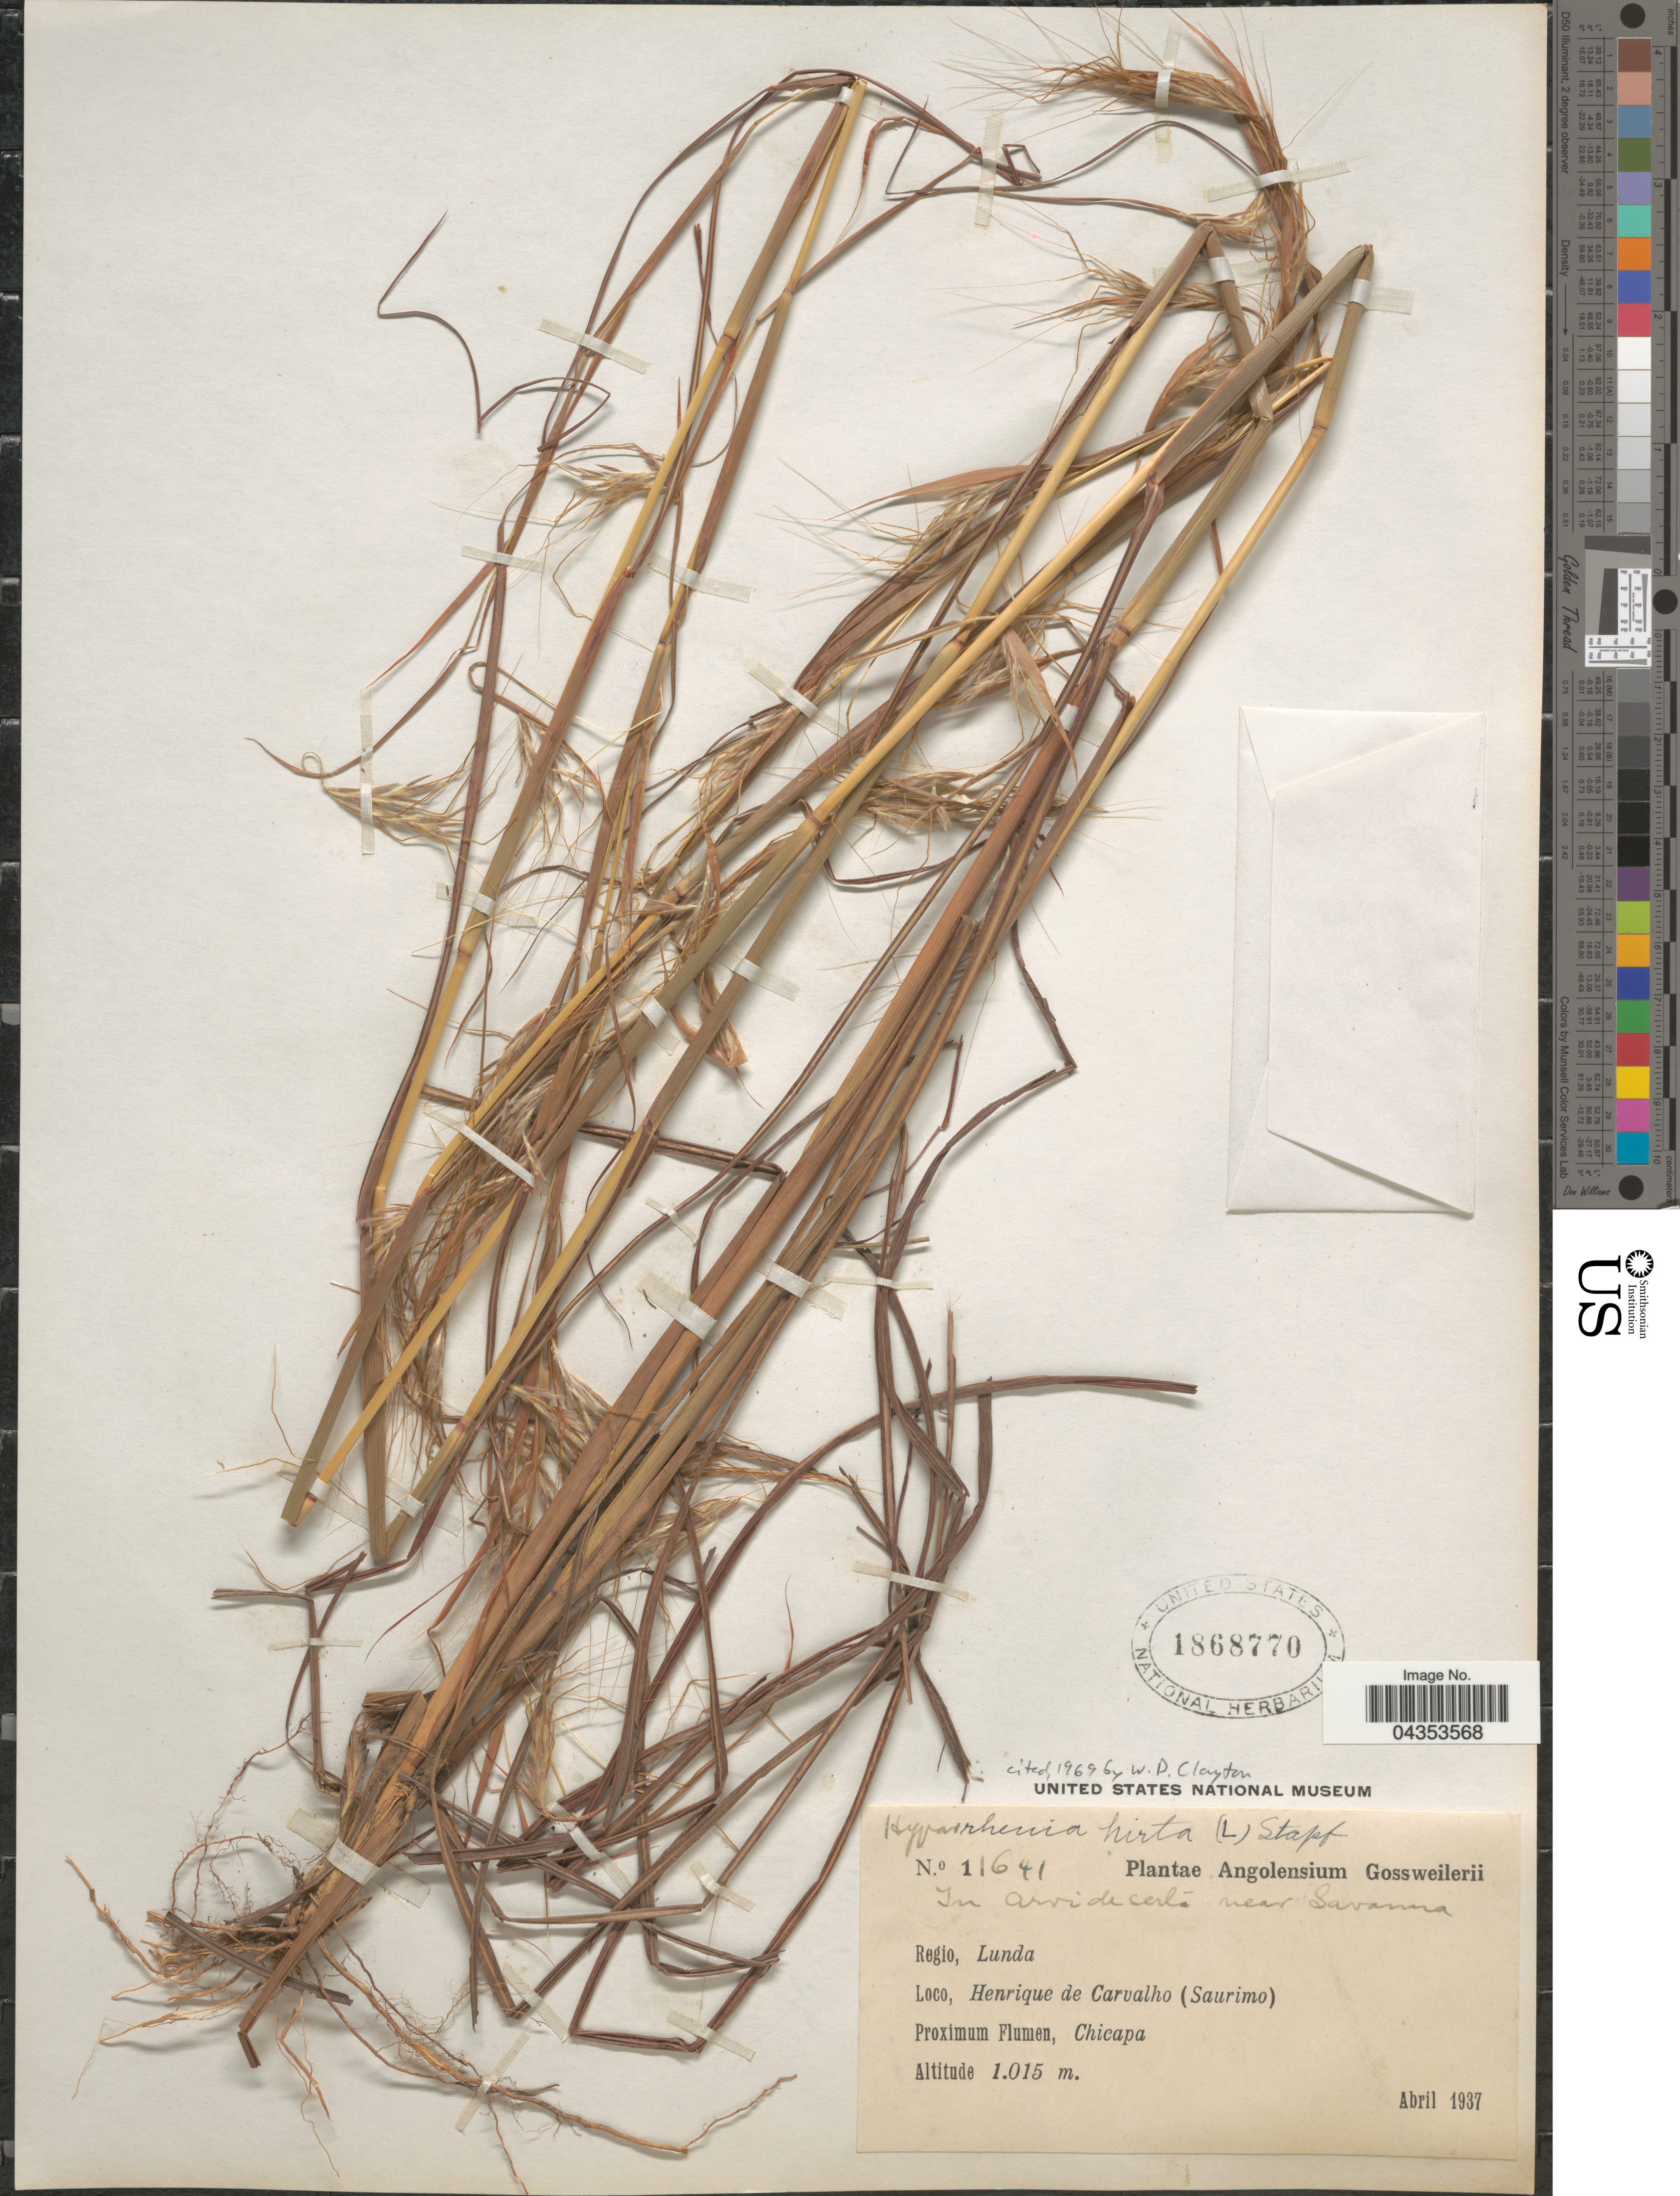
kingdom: Plantae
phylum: Tracheophyta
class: Liliopsida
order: Poales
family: Poaceae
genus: Hyparrhenia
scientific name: Hyparrhenia hirta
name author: (L.) Stapf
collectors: -. Gossweiler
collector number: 11641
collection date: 1937-04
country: Angola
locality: Regio, Lunda. Henrique de Carvalho (Saurimo). Proximum Flumen, Chicapa.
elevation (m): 1015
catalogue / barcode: US 1868770